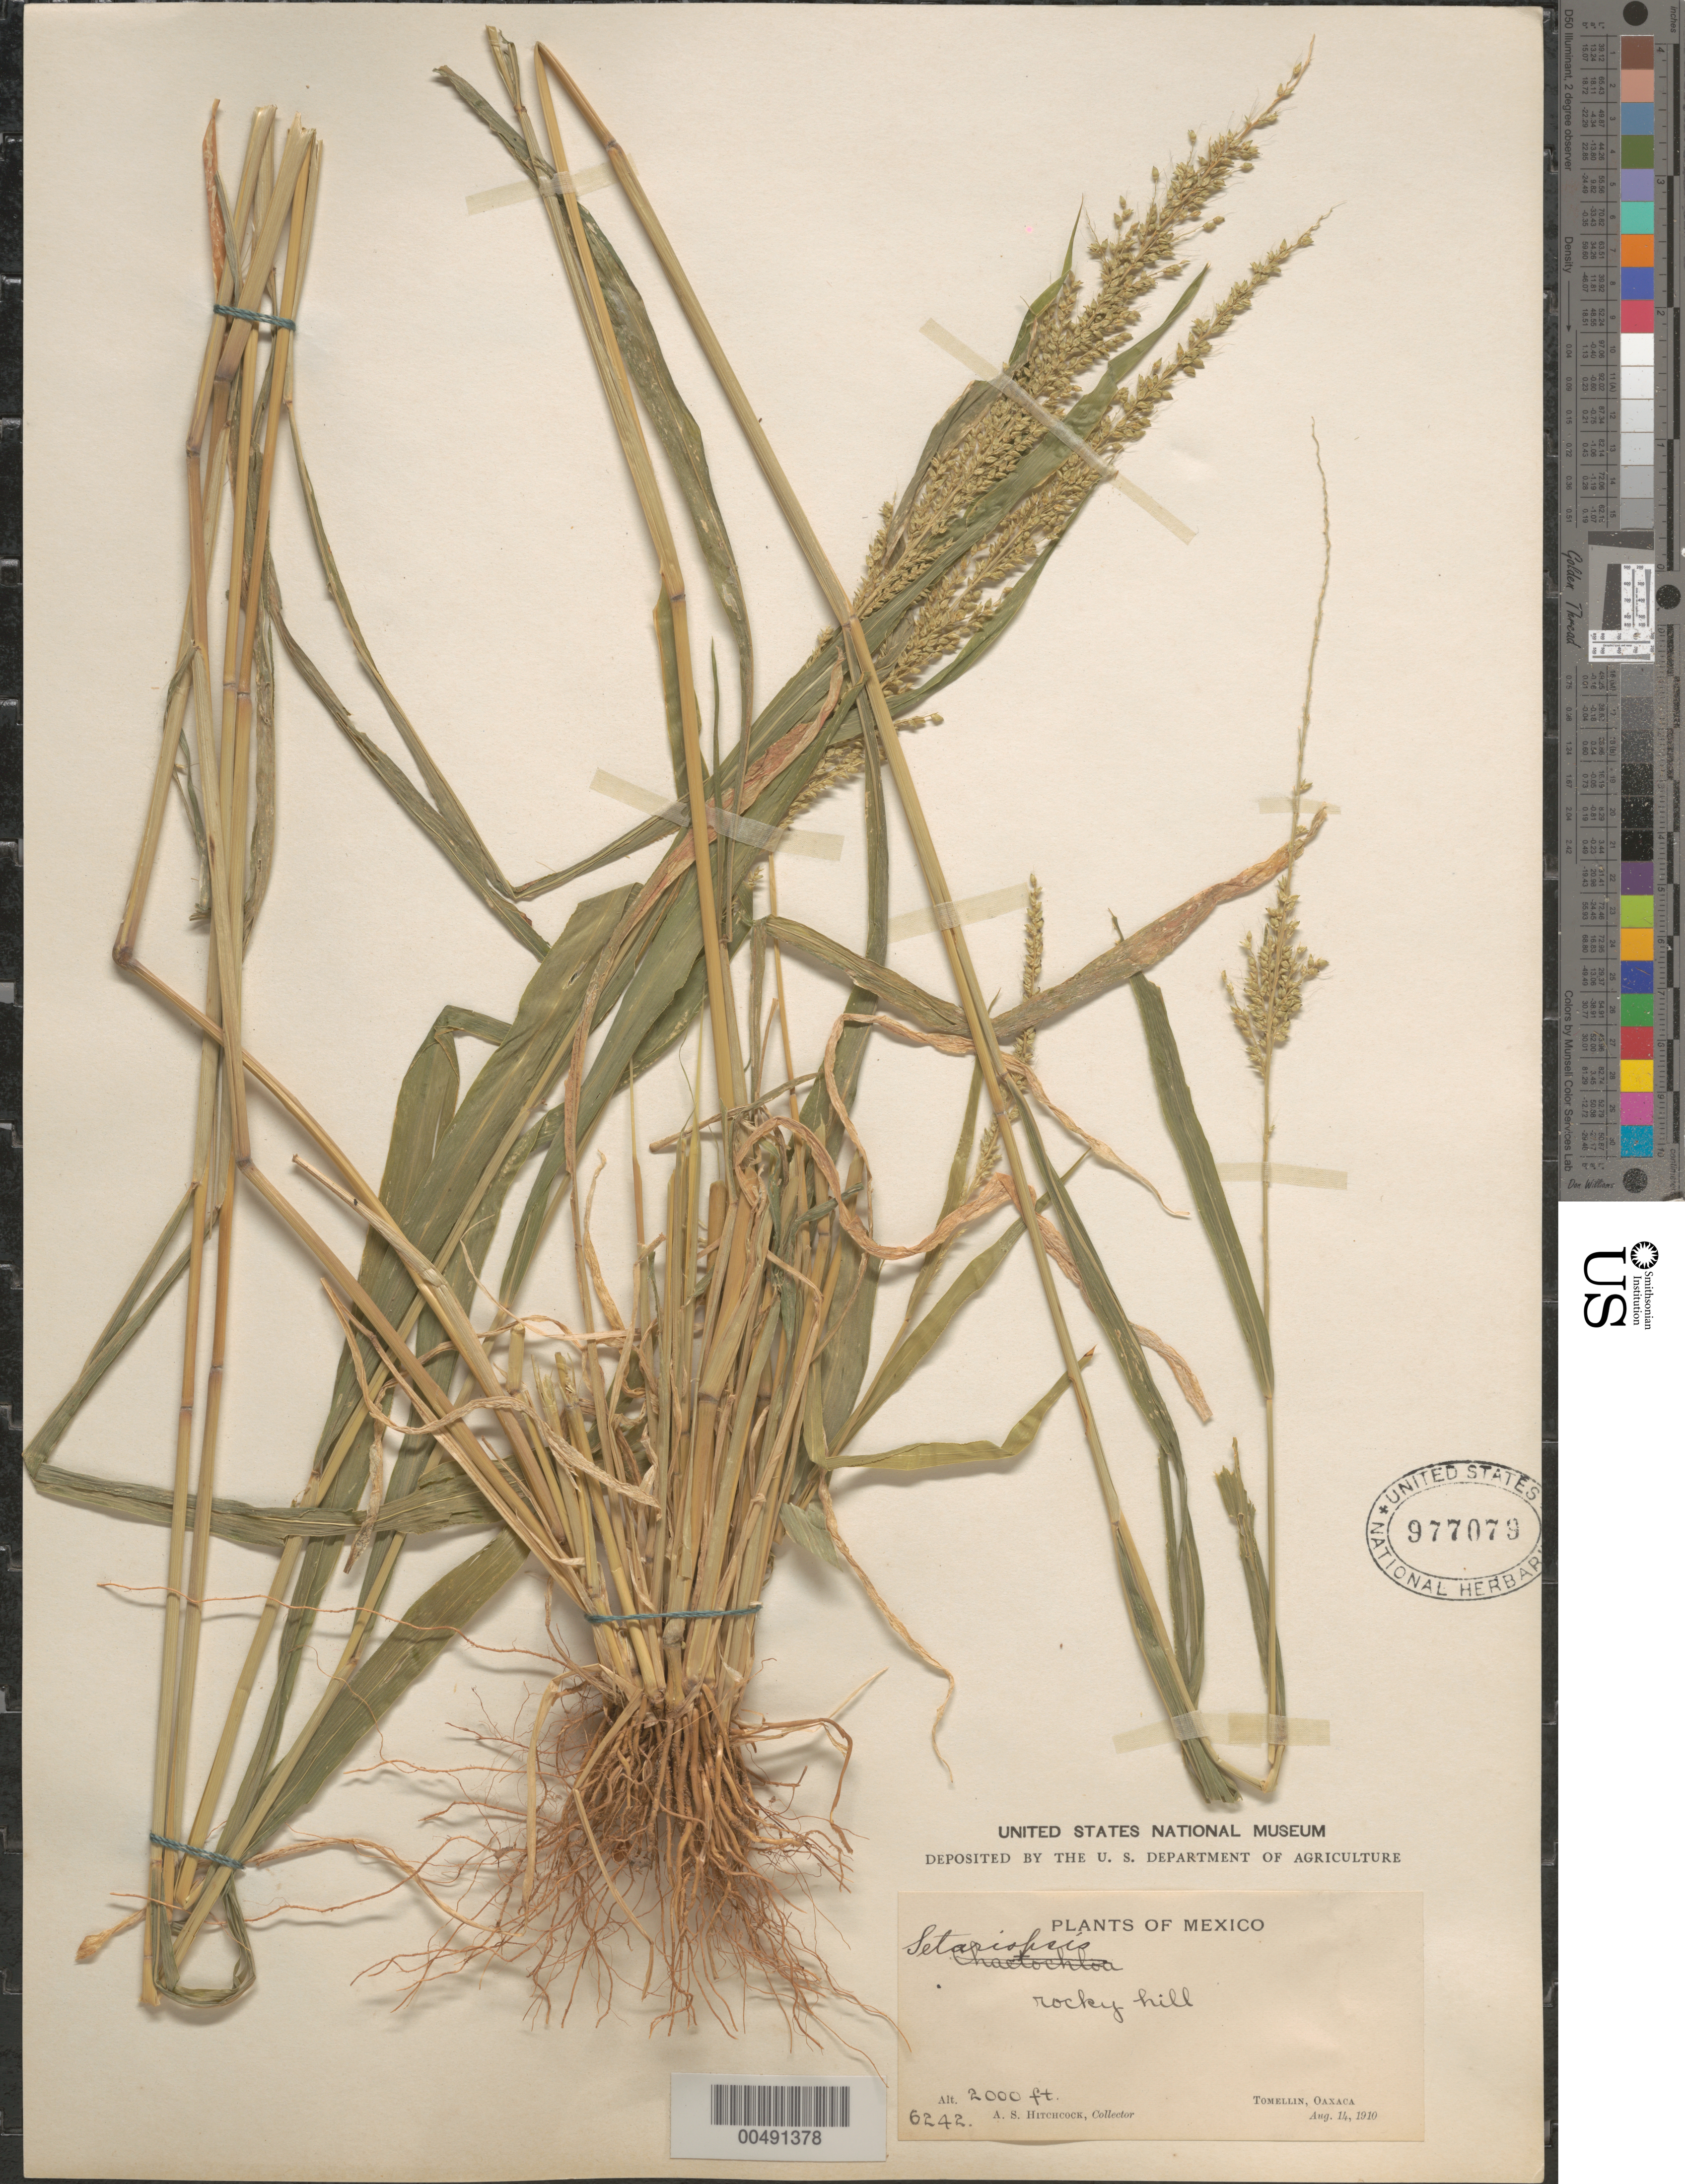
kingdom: Plantae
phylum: Tracheophyta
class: Liliopsida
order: Poales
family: Poaceae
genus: Setariopsis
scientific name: Setariopsis auriculata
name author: (E. Fourn.) Scribn.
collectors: A. S. Hitchcock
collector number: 6242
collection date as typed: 14 Aug 1910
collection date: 1910-08-14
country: Mexico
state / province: Oaxaca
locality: Tomellin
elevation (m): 610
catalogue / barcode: US 977079